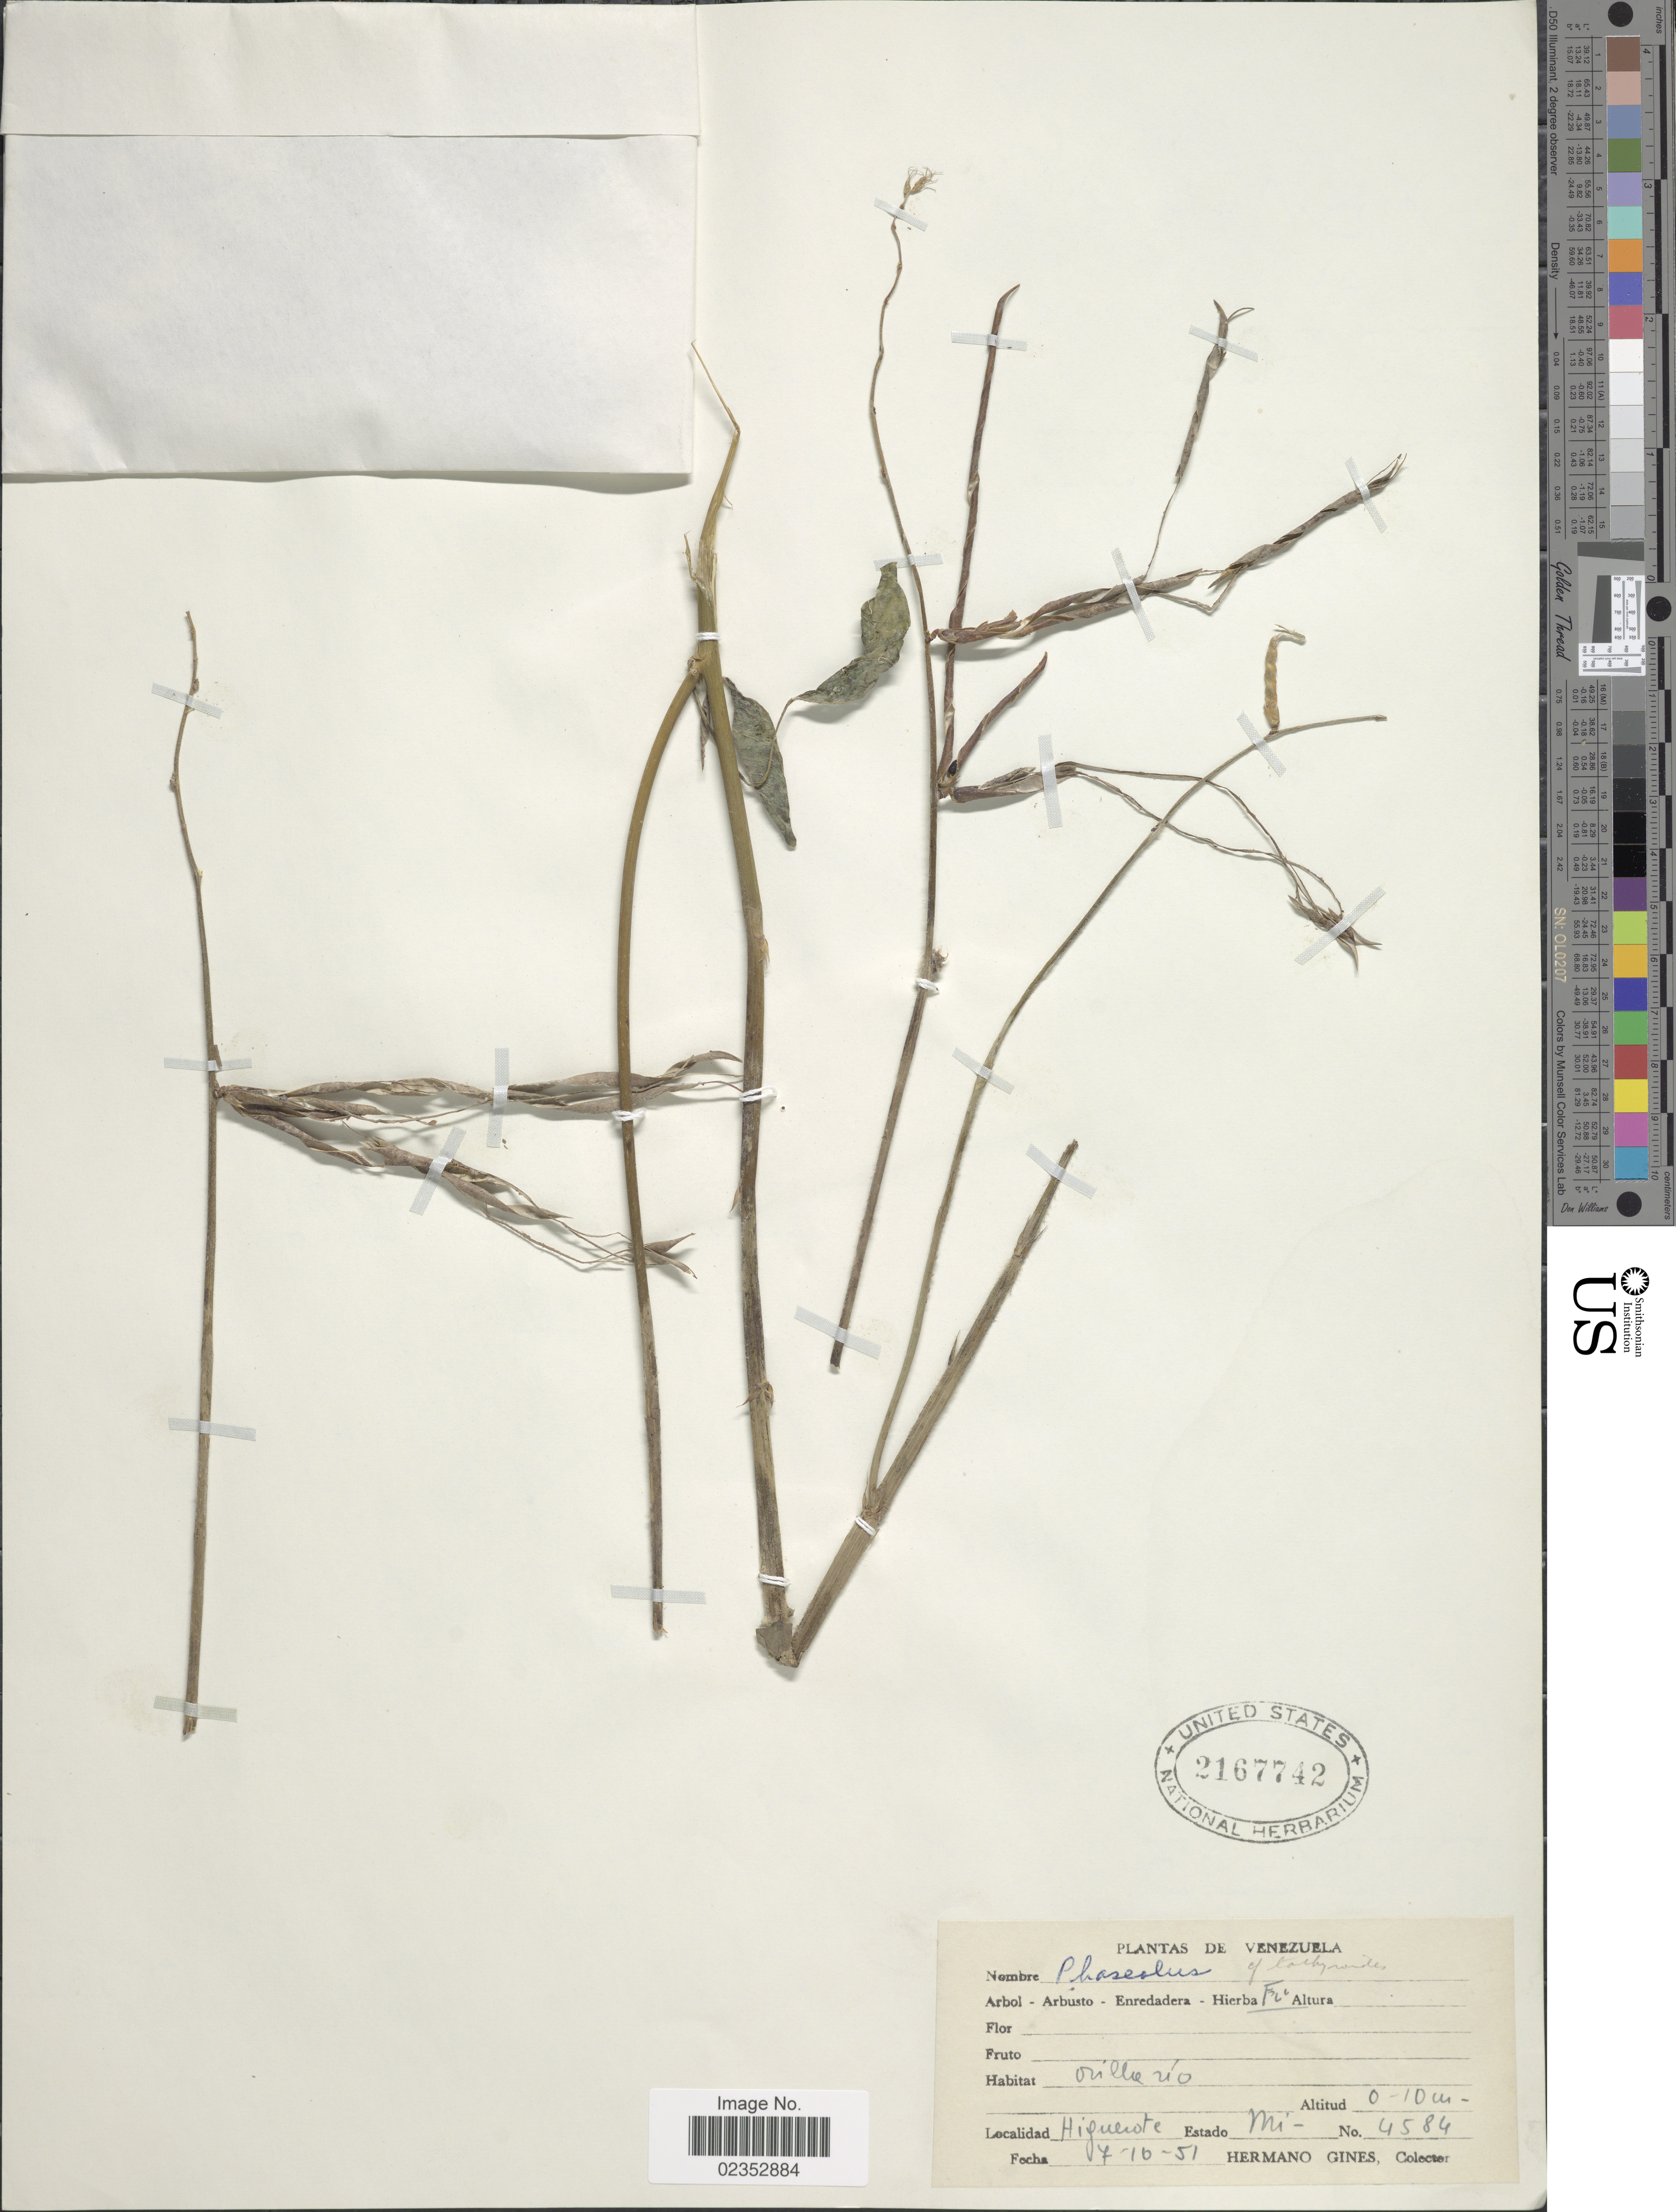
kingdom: Plantae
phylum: Tracheophyta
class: Magnoliopsida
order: Fabales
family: Fabaceae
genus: Phaseolus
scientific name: Phaseolus lathyroides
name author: L.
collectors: Bro. Gines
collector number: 4584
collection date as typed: Transcribed d/m/y: 7/10/51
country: Venezuela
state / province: Miranda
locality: Higuerote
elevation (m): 0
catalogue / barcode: US 2167742